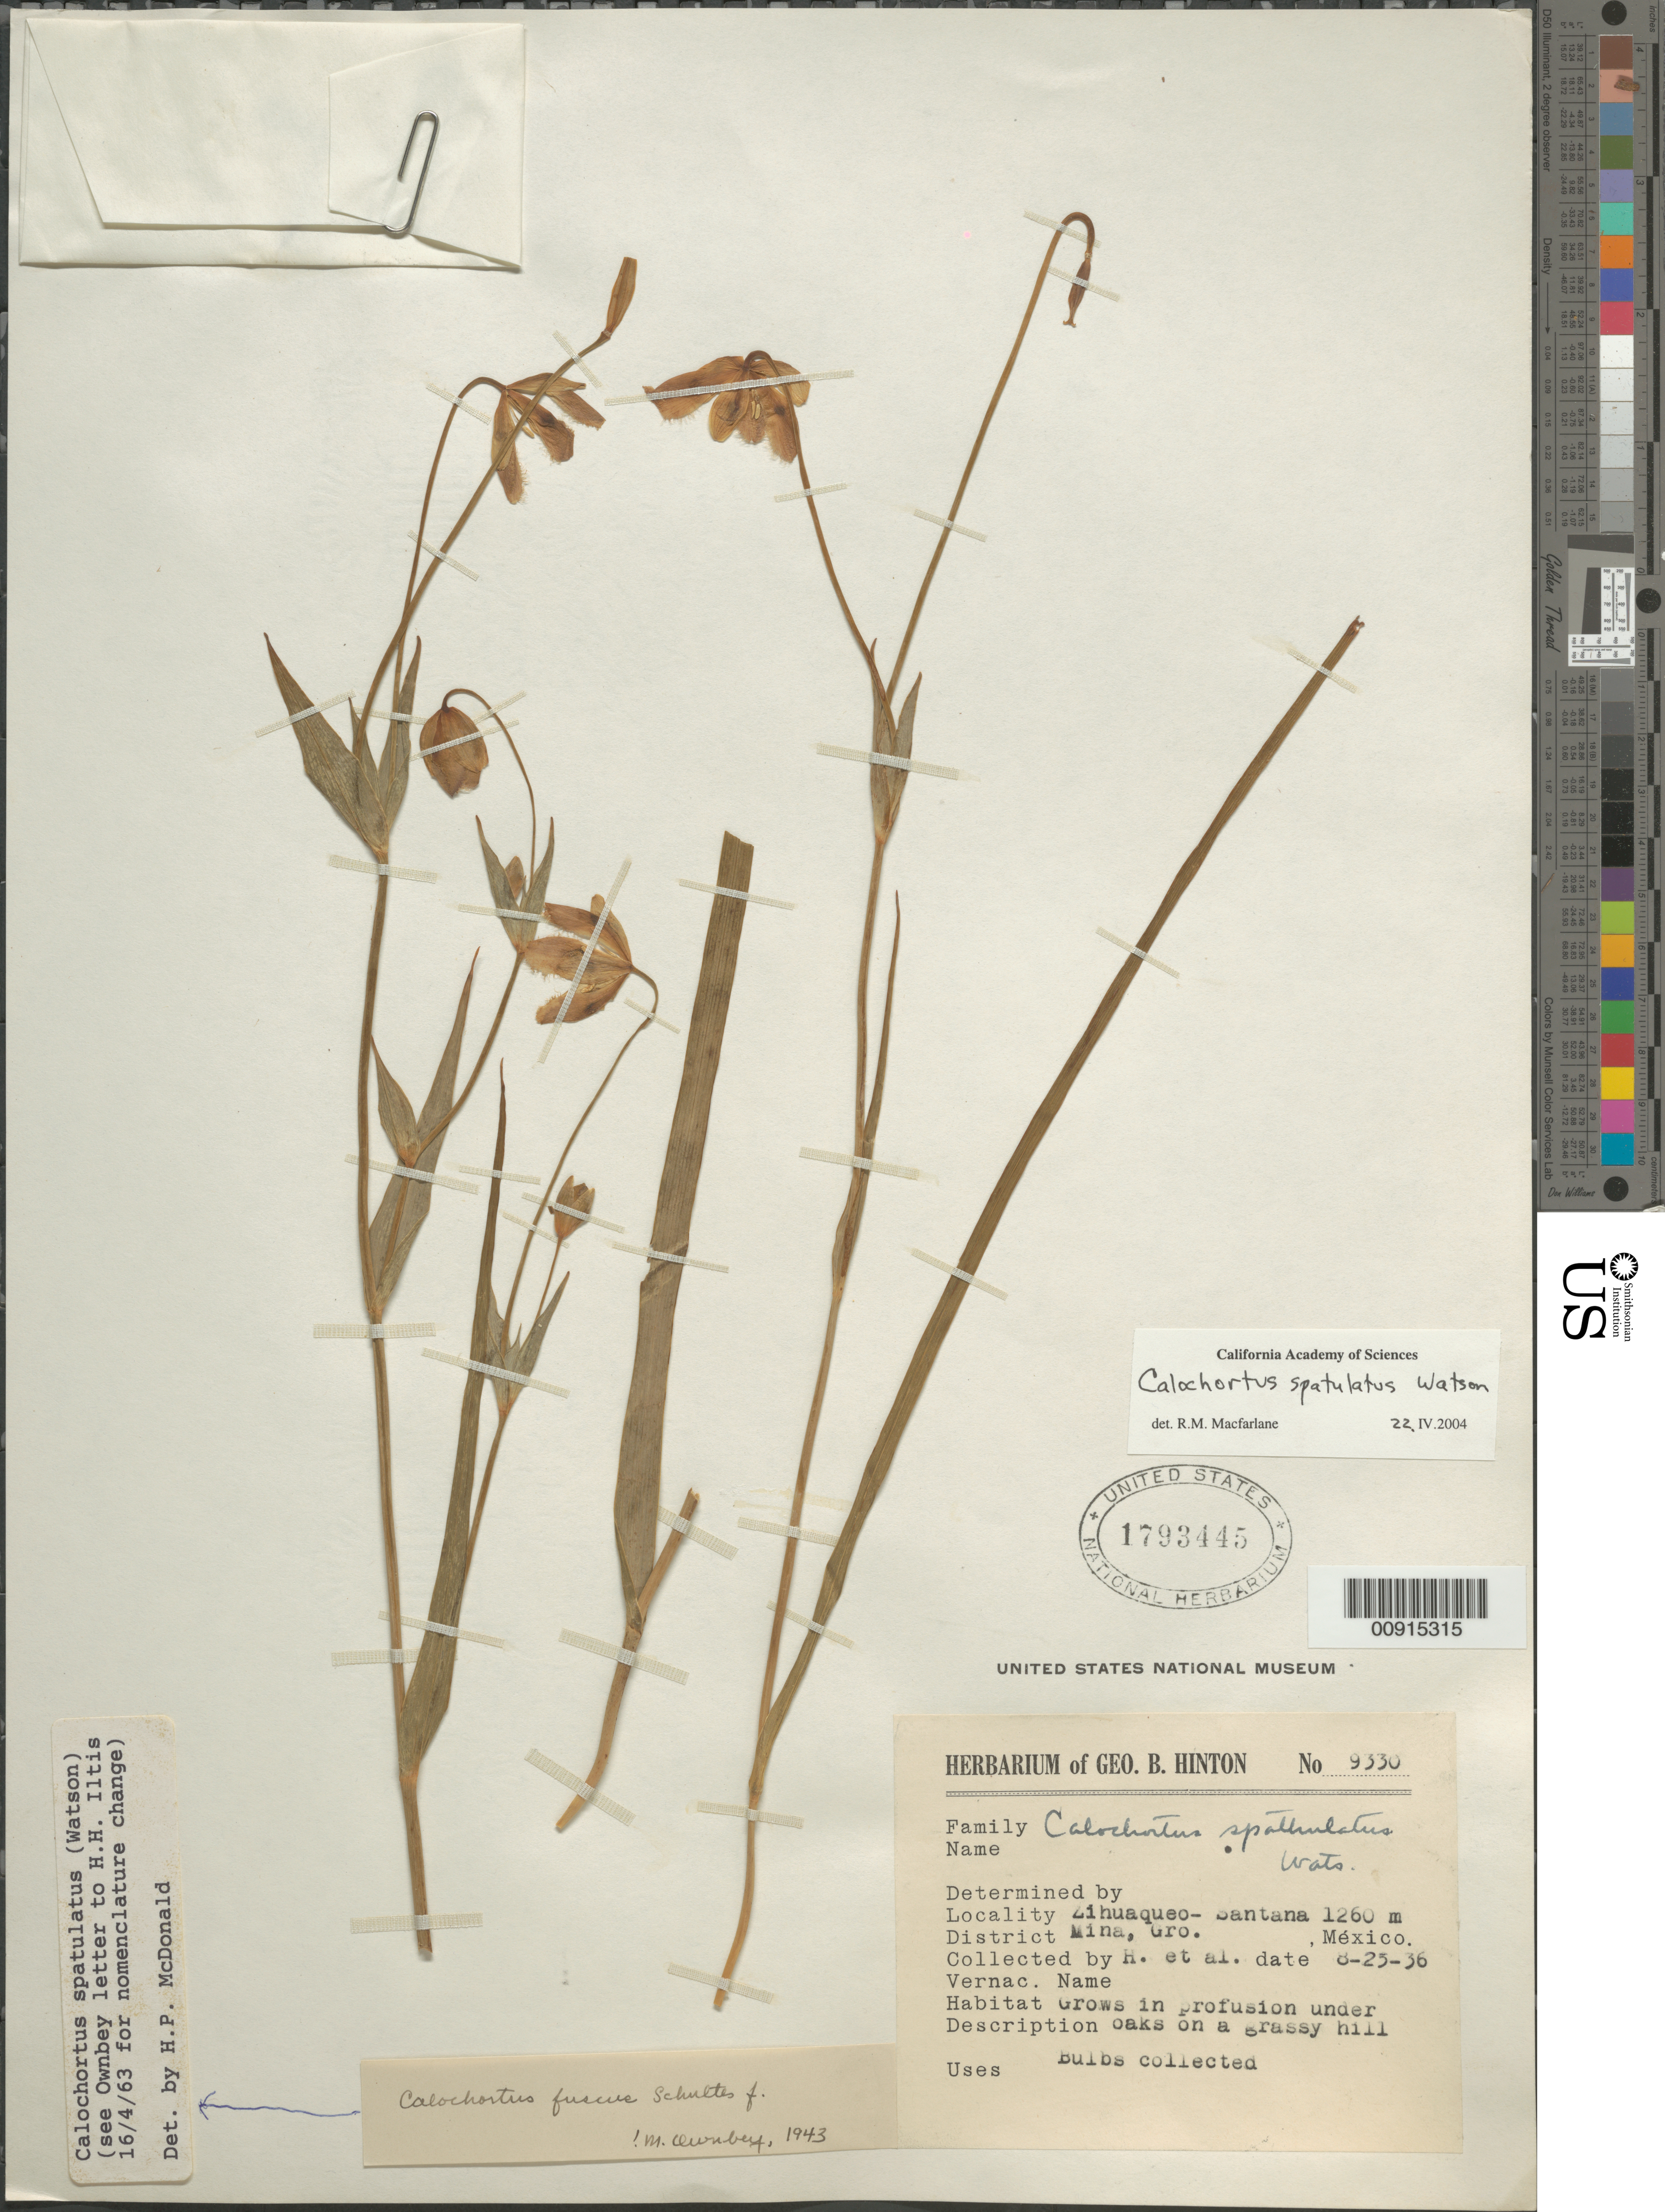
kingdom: Plantae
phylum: Tracheophyta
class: Liliopsida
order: Liliales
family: Liliaceae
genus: Calochortus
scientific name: Calochortus spatulatus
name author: S. Watson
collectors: G. B. Hinton & et al.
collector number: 9330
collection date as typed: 25 Aug 1936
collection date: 1936-08-25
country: Mexico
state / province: Guerrero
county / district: Mina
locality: Zihuaqueo - Santana, District Mina, Guerrero.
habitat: Grows in profusion under oaks on a grassy hill.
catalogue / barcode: US 1793445